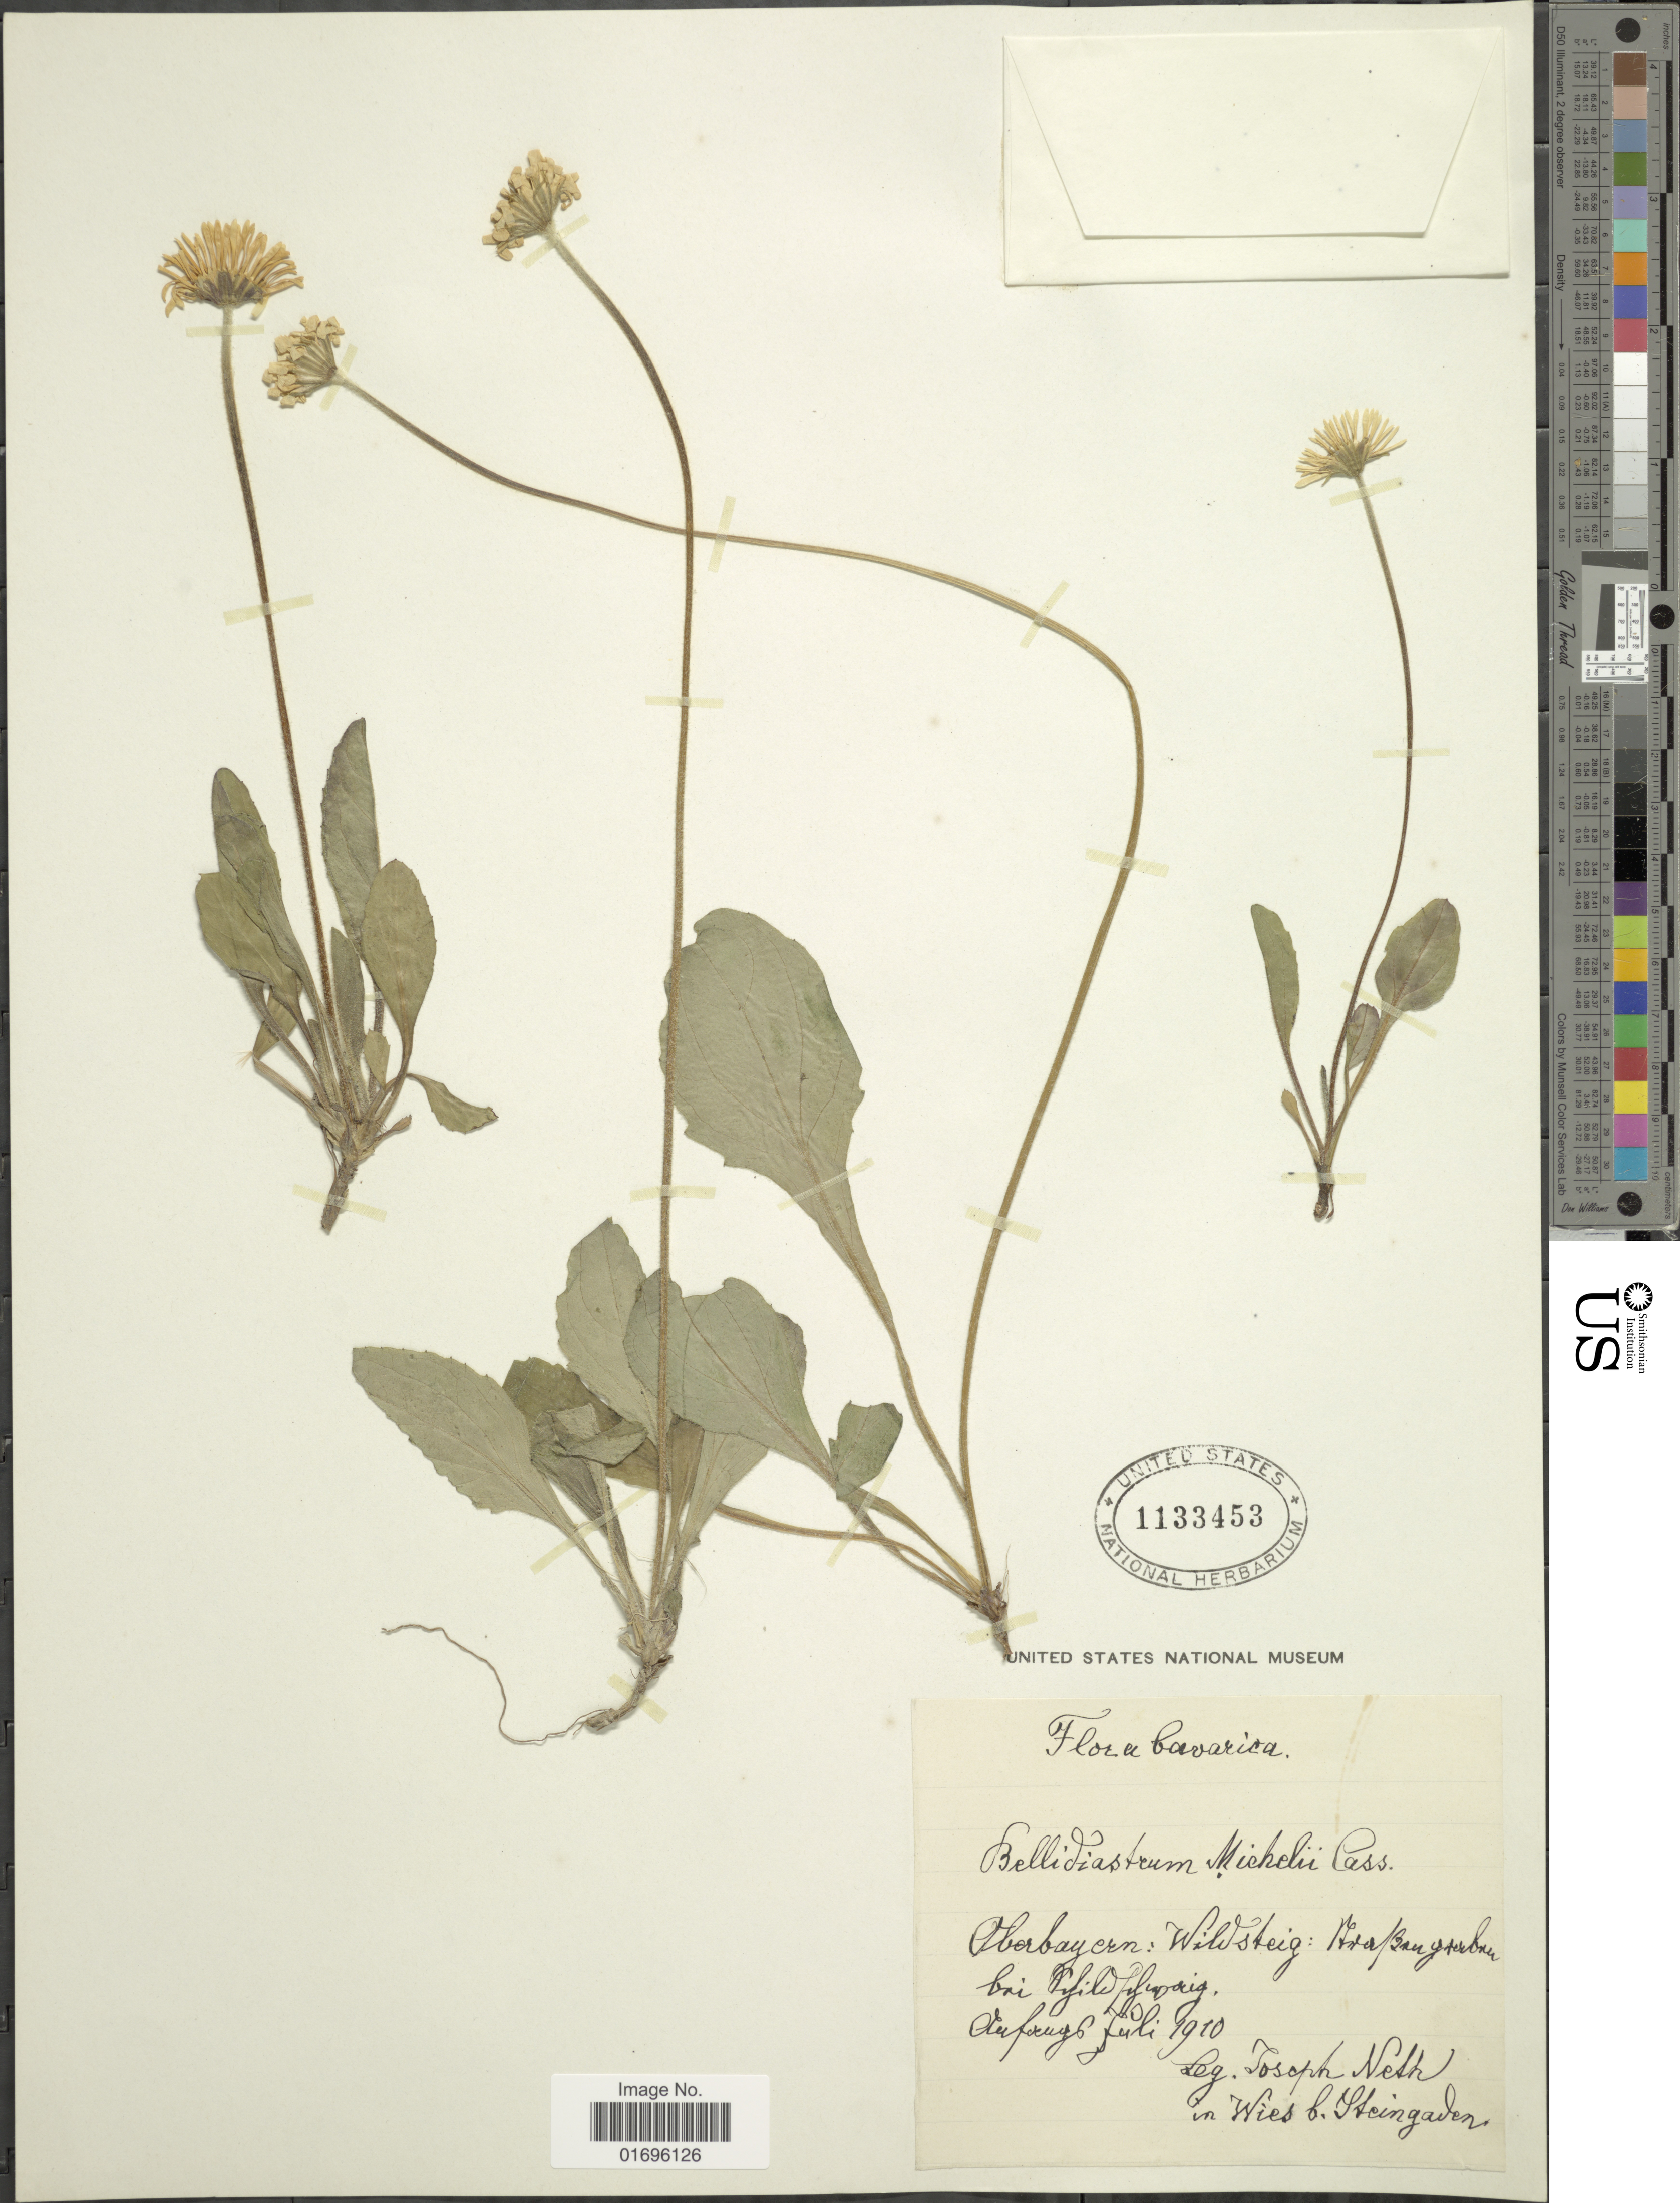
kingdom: Plantae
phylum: Tracheophyta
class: Magnoliopsida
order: Asterales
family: Asteraceae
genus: Aster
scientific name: Aster bellidiastrum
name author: (L.) Scop.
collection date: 1910-07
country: Germany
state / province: Bayern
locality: Bavarica. Oberbayern: Wildsteig: Araban [illegible text] bei [illegible text]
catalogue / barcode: US 1133453